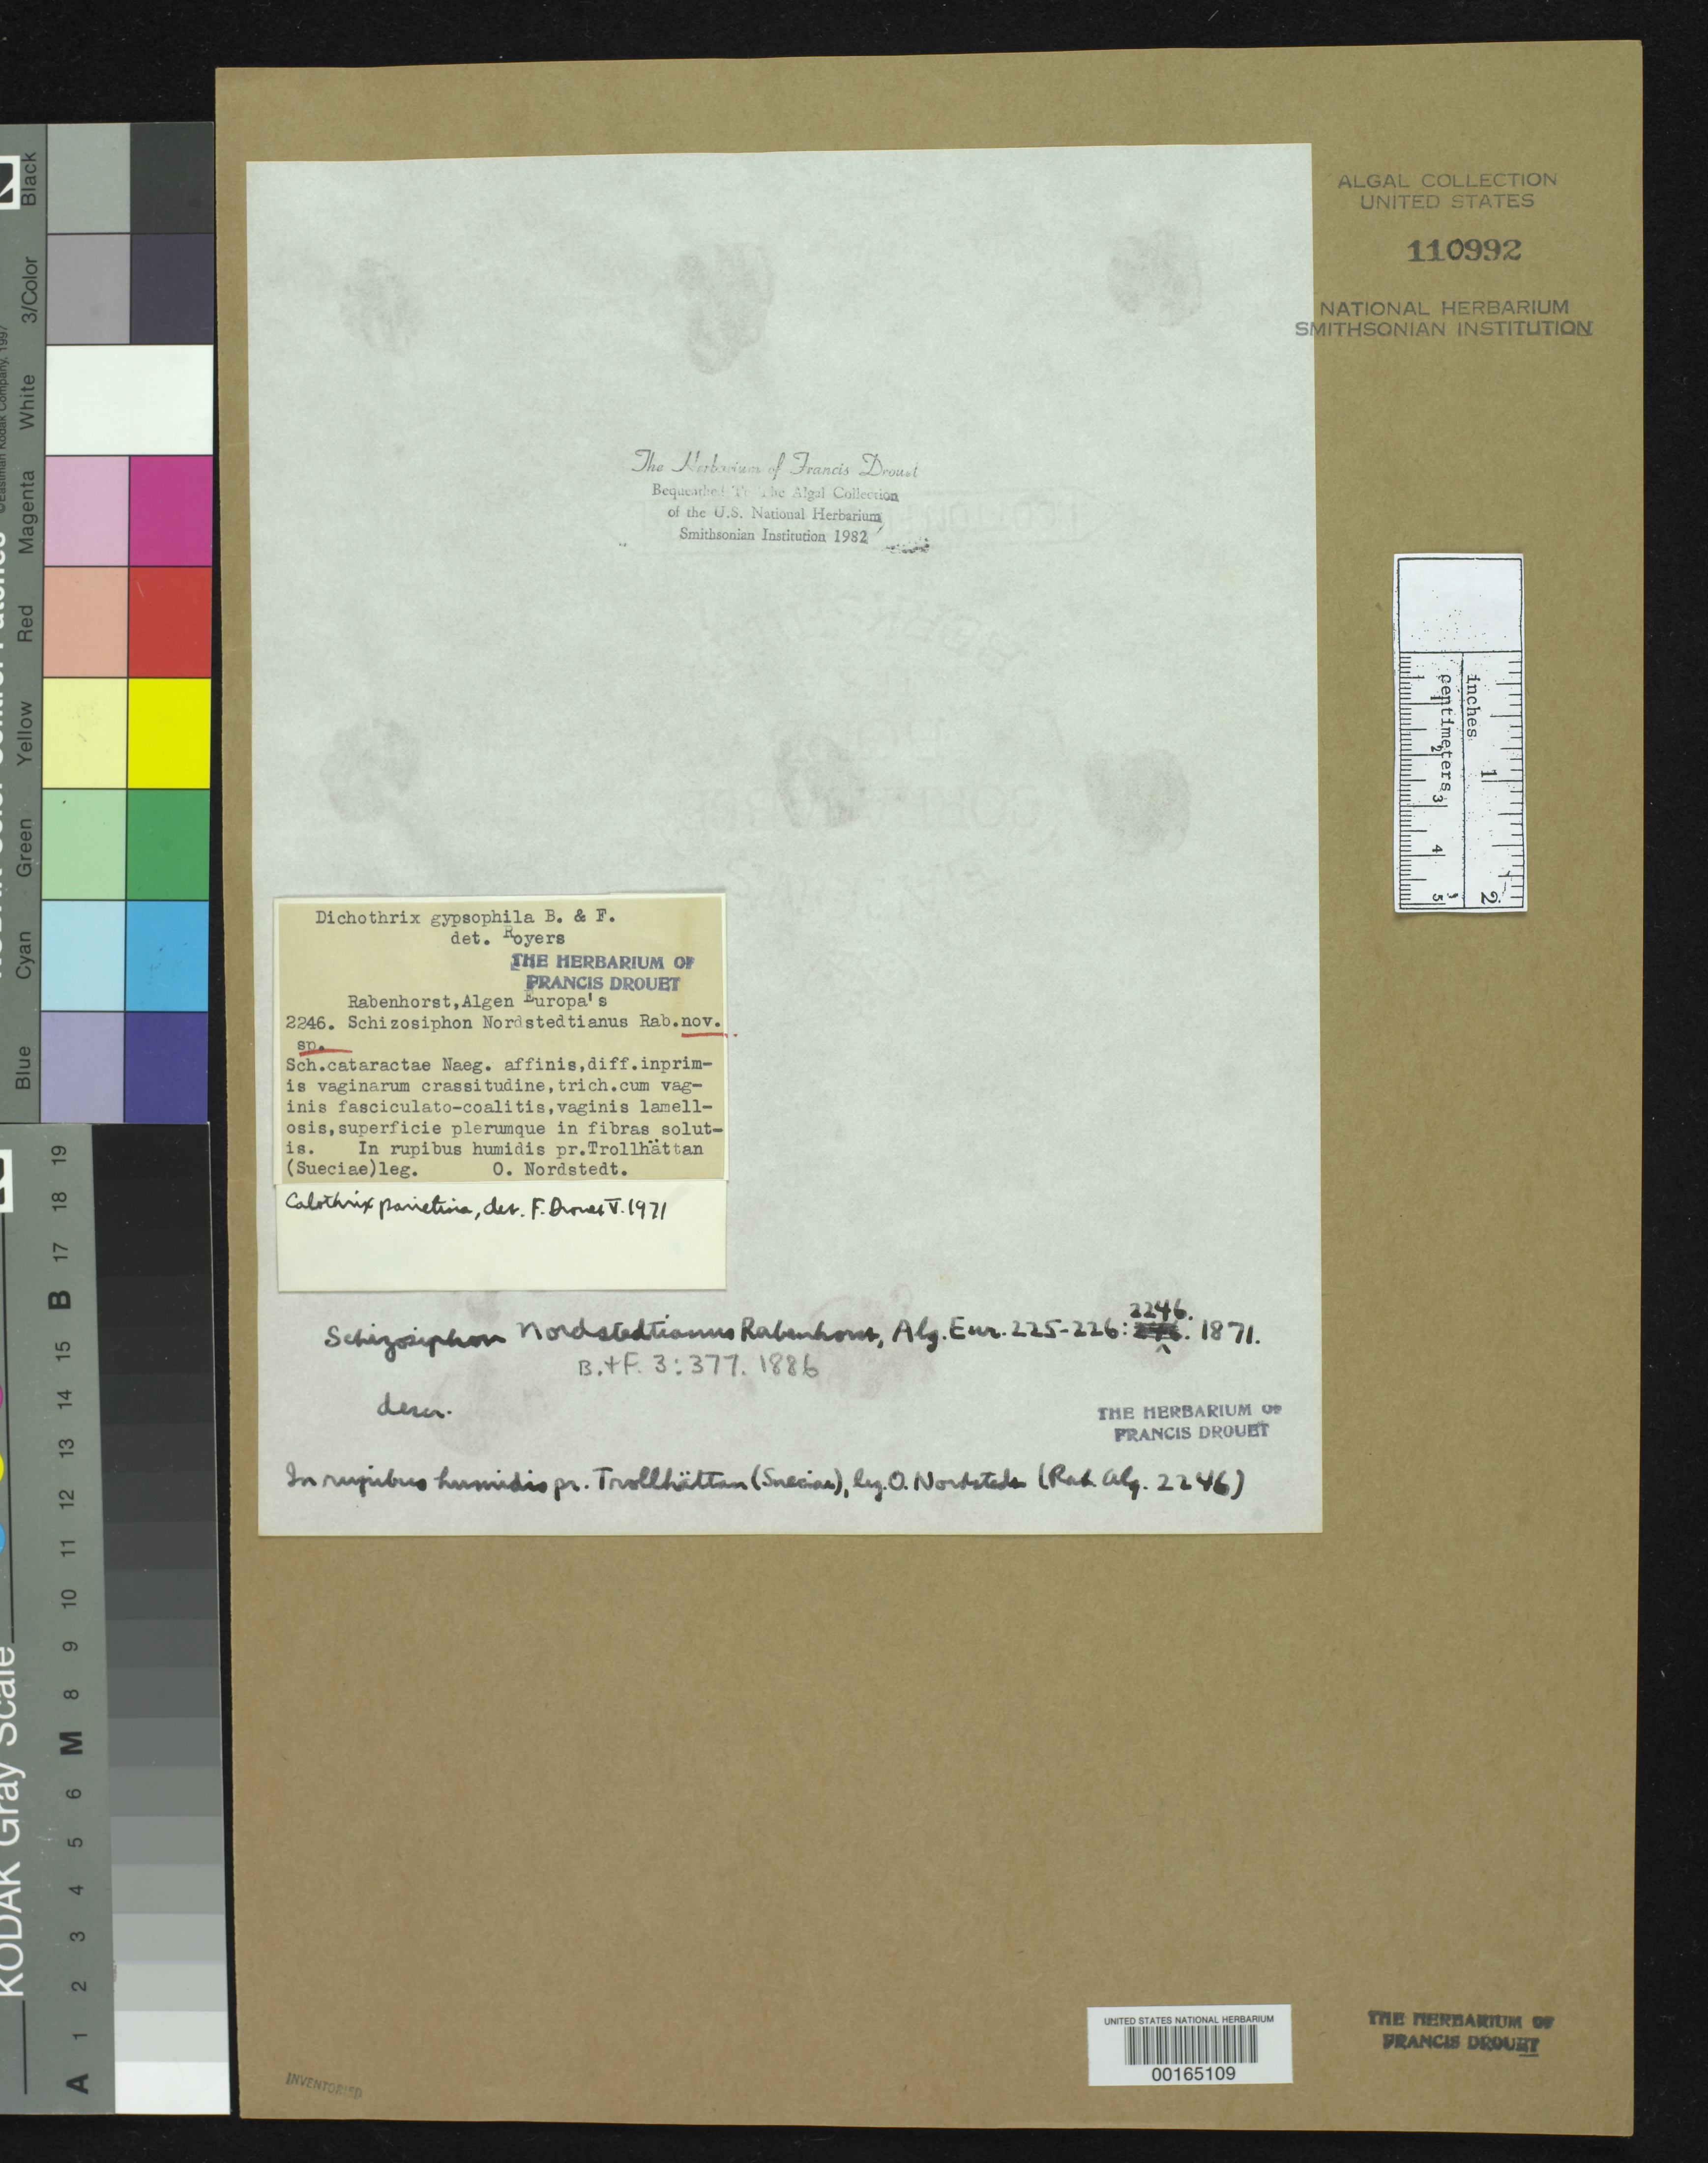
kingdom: Bacteria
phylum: Cyanobacteria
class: Cyanobacteriia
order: Cyanobacteriales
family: Nostocaceae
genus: Schizosiphon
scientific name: Schizosiphon nordstedtianus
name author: Rabenh.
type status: Isotype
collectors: C. F. O. Nordstedt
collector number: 2246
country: Sweden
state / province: Västra Götaland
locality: Near Trollhattan.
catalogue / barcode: US 110992